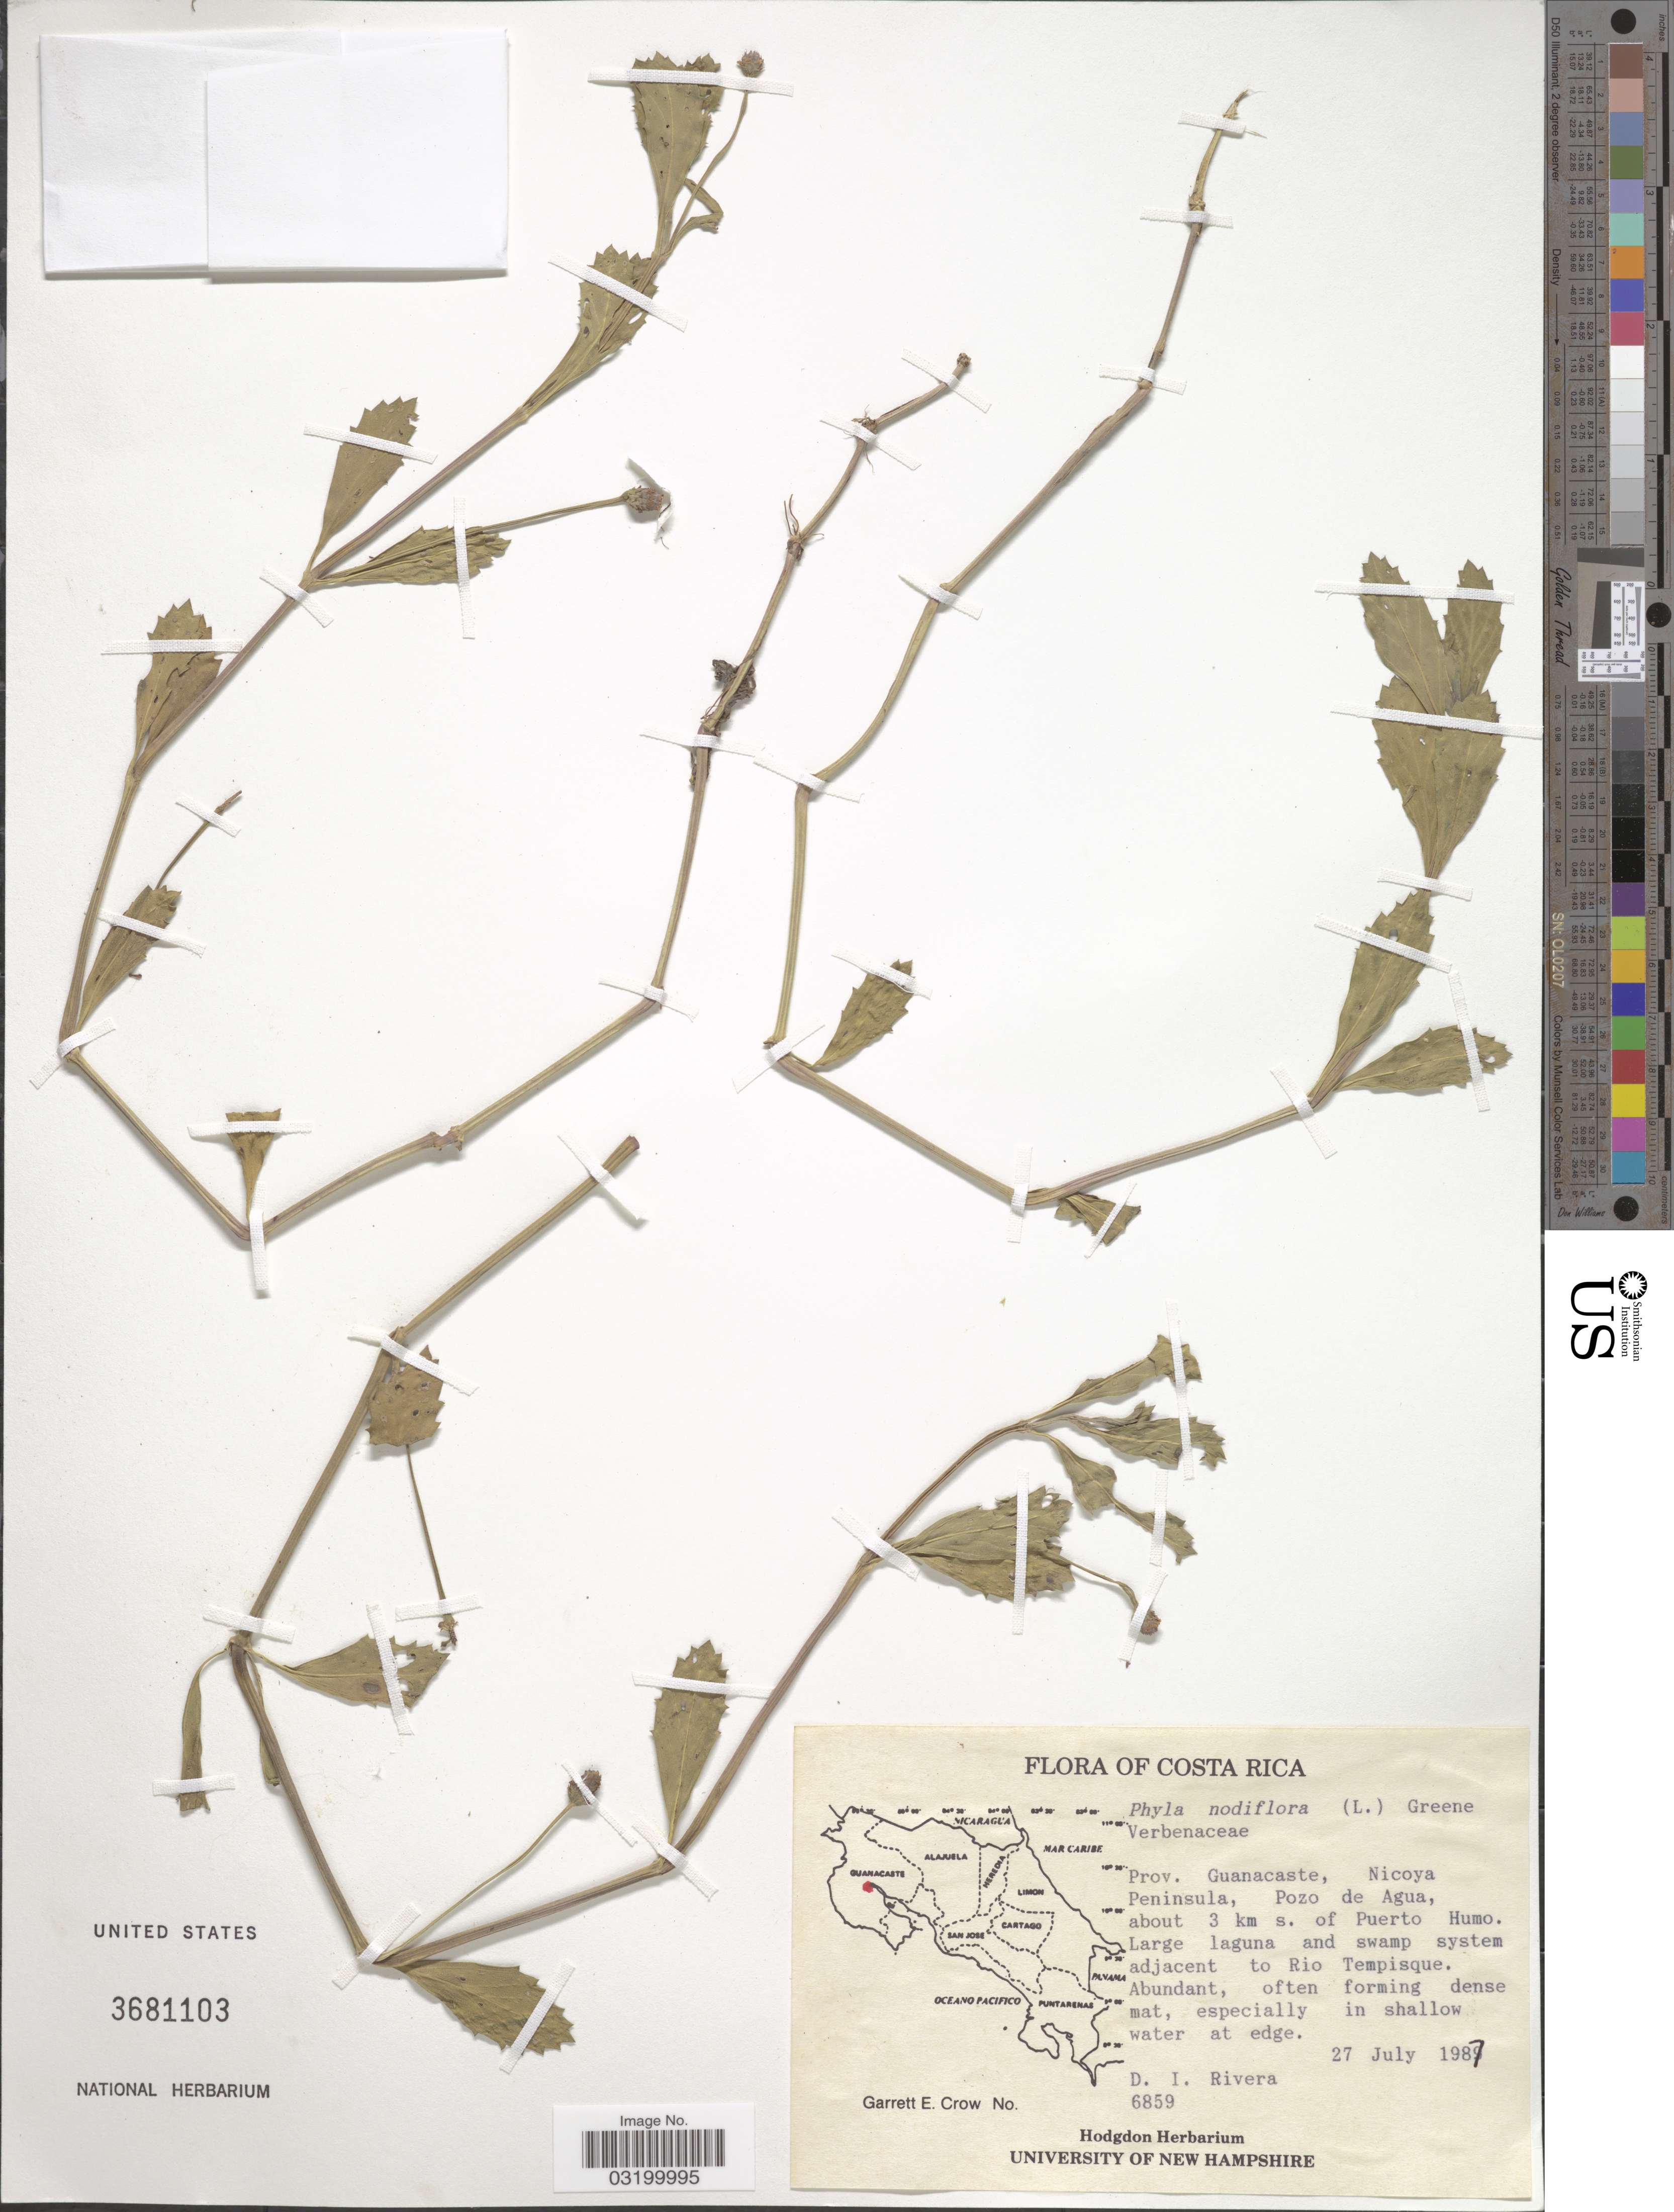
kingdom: Plantae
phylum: Tracheophyta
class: Magnoliopsida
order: Lamiales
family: Verbenaceae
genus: Phyla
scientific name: Phyla nodiflora var. nodiflora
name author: (L.) Greene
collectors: G. E. Crow & D. Rivera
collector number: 6859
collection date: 1987-07-27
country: Costa Rica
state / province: Guanacaste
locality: Nicoya Peninsula, Pozo de Agua, about 3 km s. of Puerto Humo. Large laguna and swamp system adjacent to Rio Tempisque.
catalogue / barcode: US 3681103